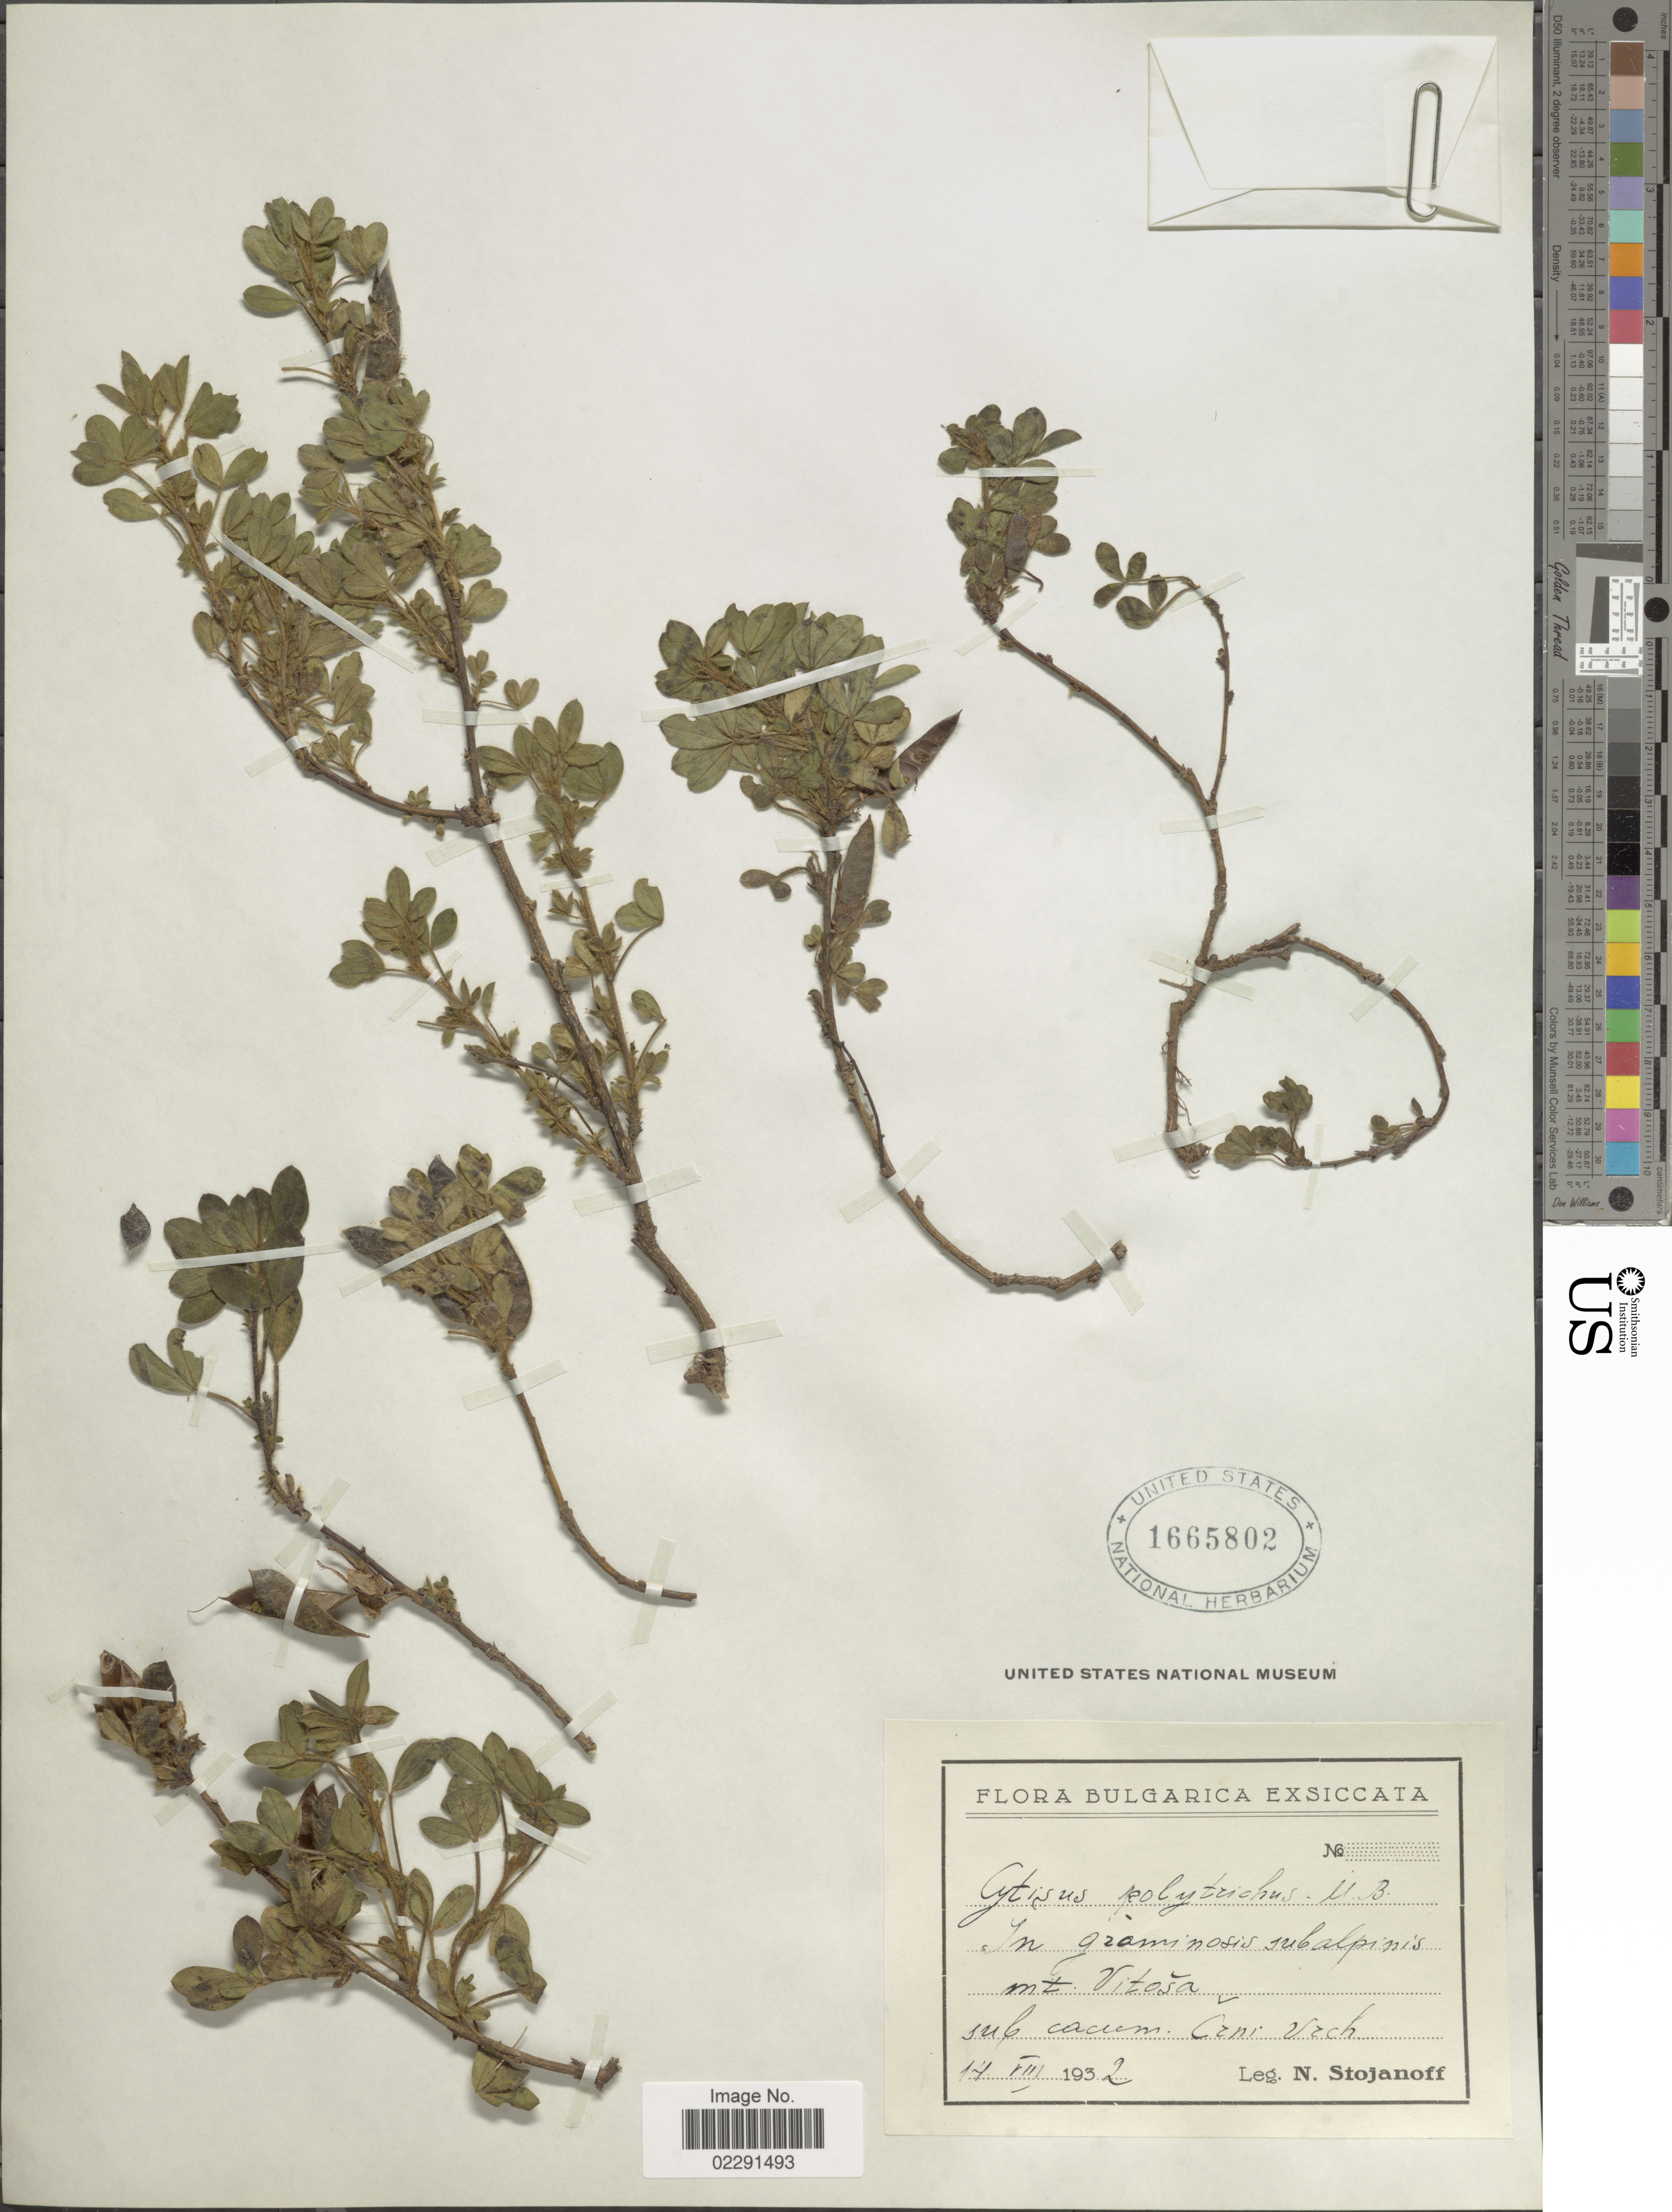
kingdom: Plantae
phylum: Tracheophyta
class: Magnoliopsida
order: Fabales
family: Fabaceae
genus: Cytisus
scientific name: Cytisus polytrichus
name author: M. Bieb.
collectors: N. Stojanoff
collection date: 1932-08-14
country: Bulgaria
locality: Bulgarica exsiccata, in graminosis subalpinis mt Vitosa. [interpreted]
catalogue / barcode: US 1665802